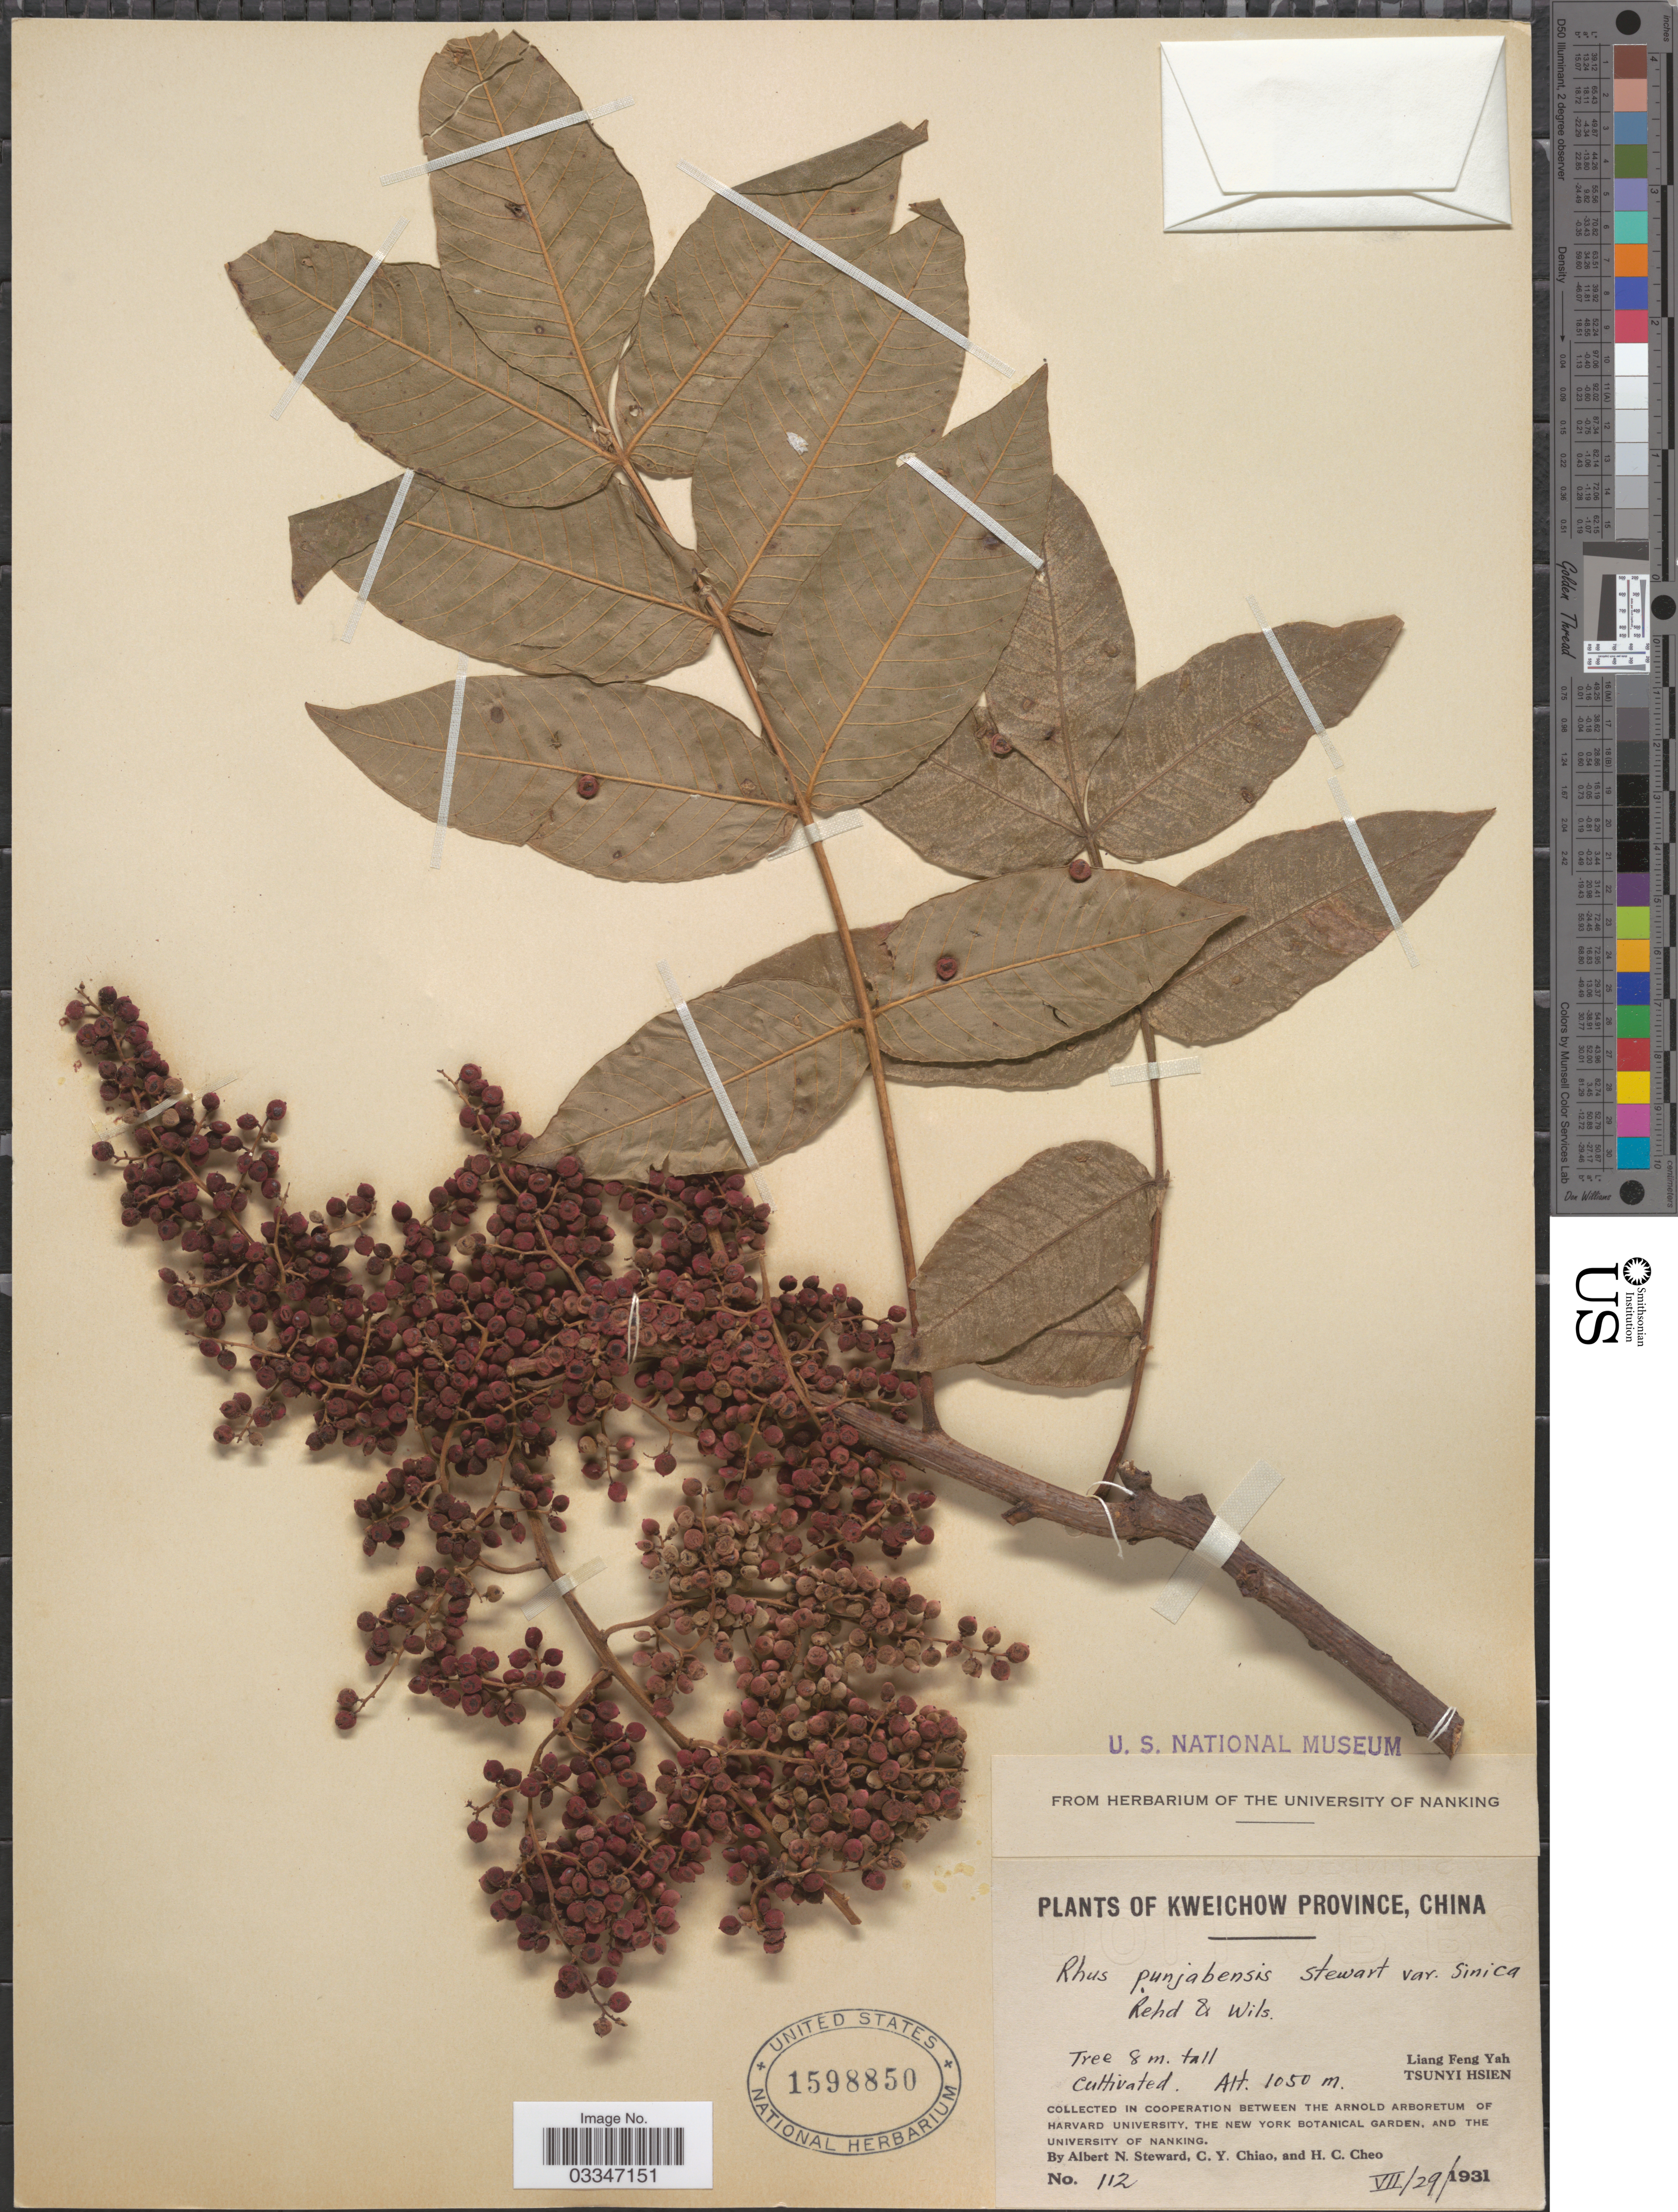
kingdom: Plantae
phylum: Tracheophyta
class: Magnoliopsida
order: Sapindales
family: Anacardiaceae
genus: Rhus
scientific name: Rhus punjabensis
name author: J. L. Stewart ex Brandis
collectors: A. N. Steward, C. Y. Chiao & H. Cheo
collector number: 112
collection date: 1931-07-29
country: China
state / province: Guizhou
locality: Kweichow Province. Liang Feng Yah. Tsunyi Hsien.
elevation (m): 1050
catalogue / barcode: US 1598850